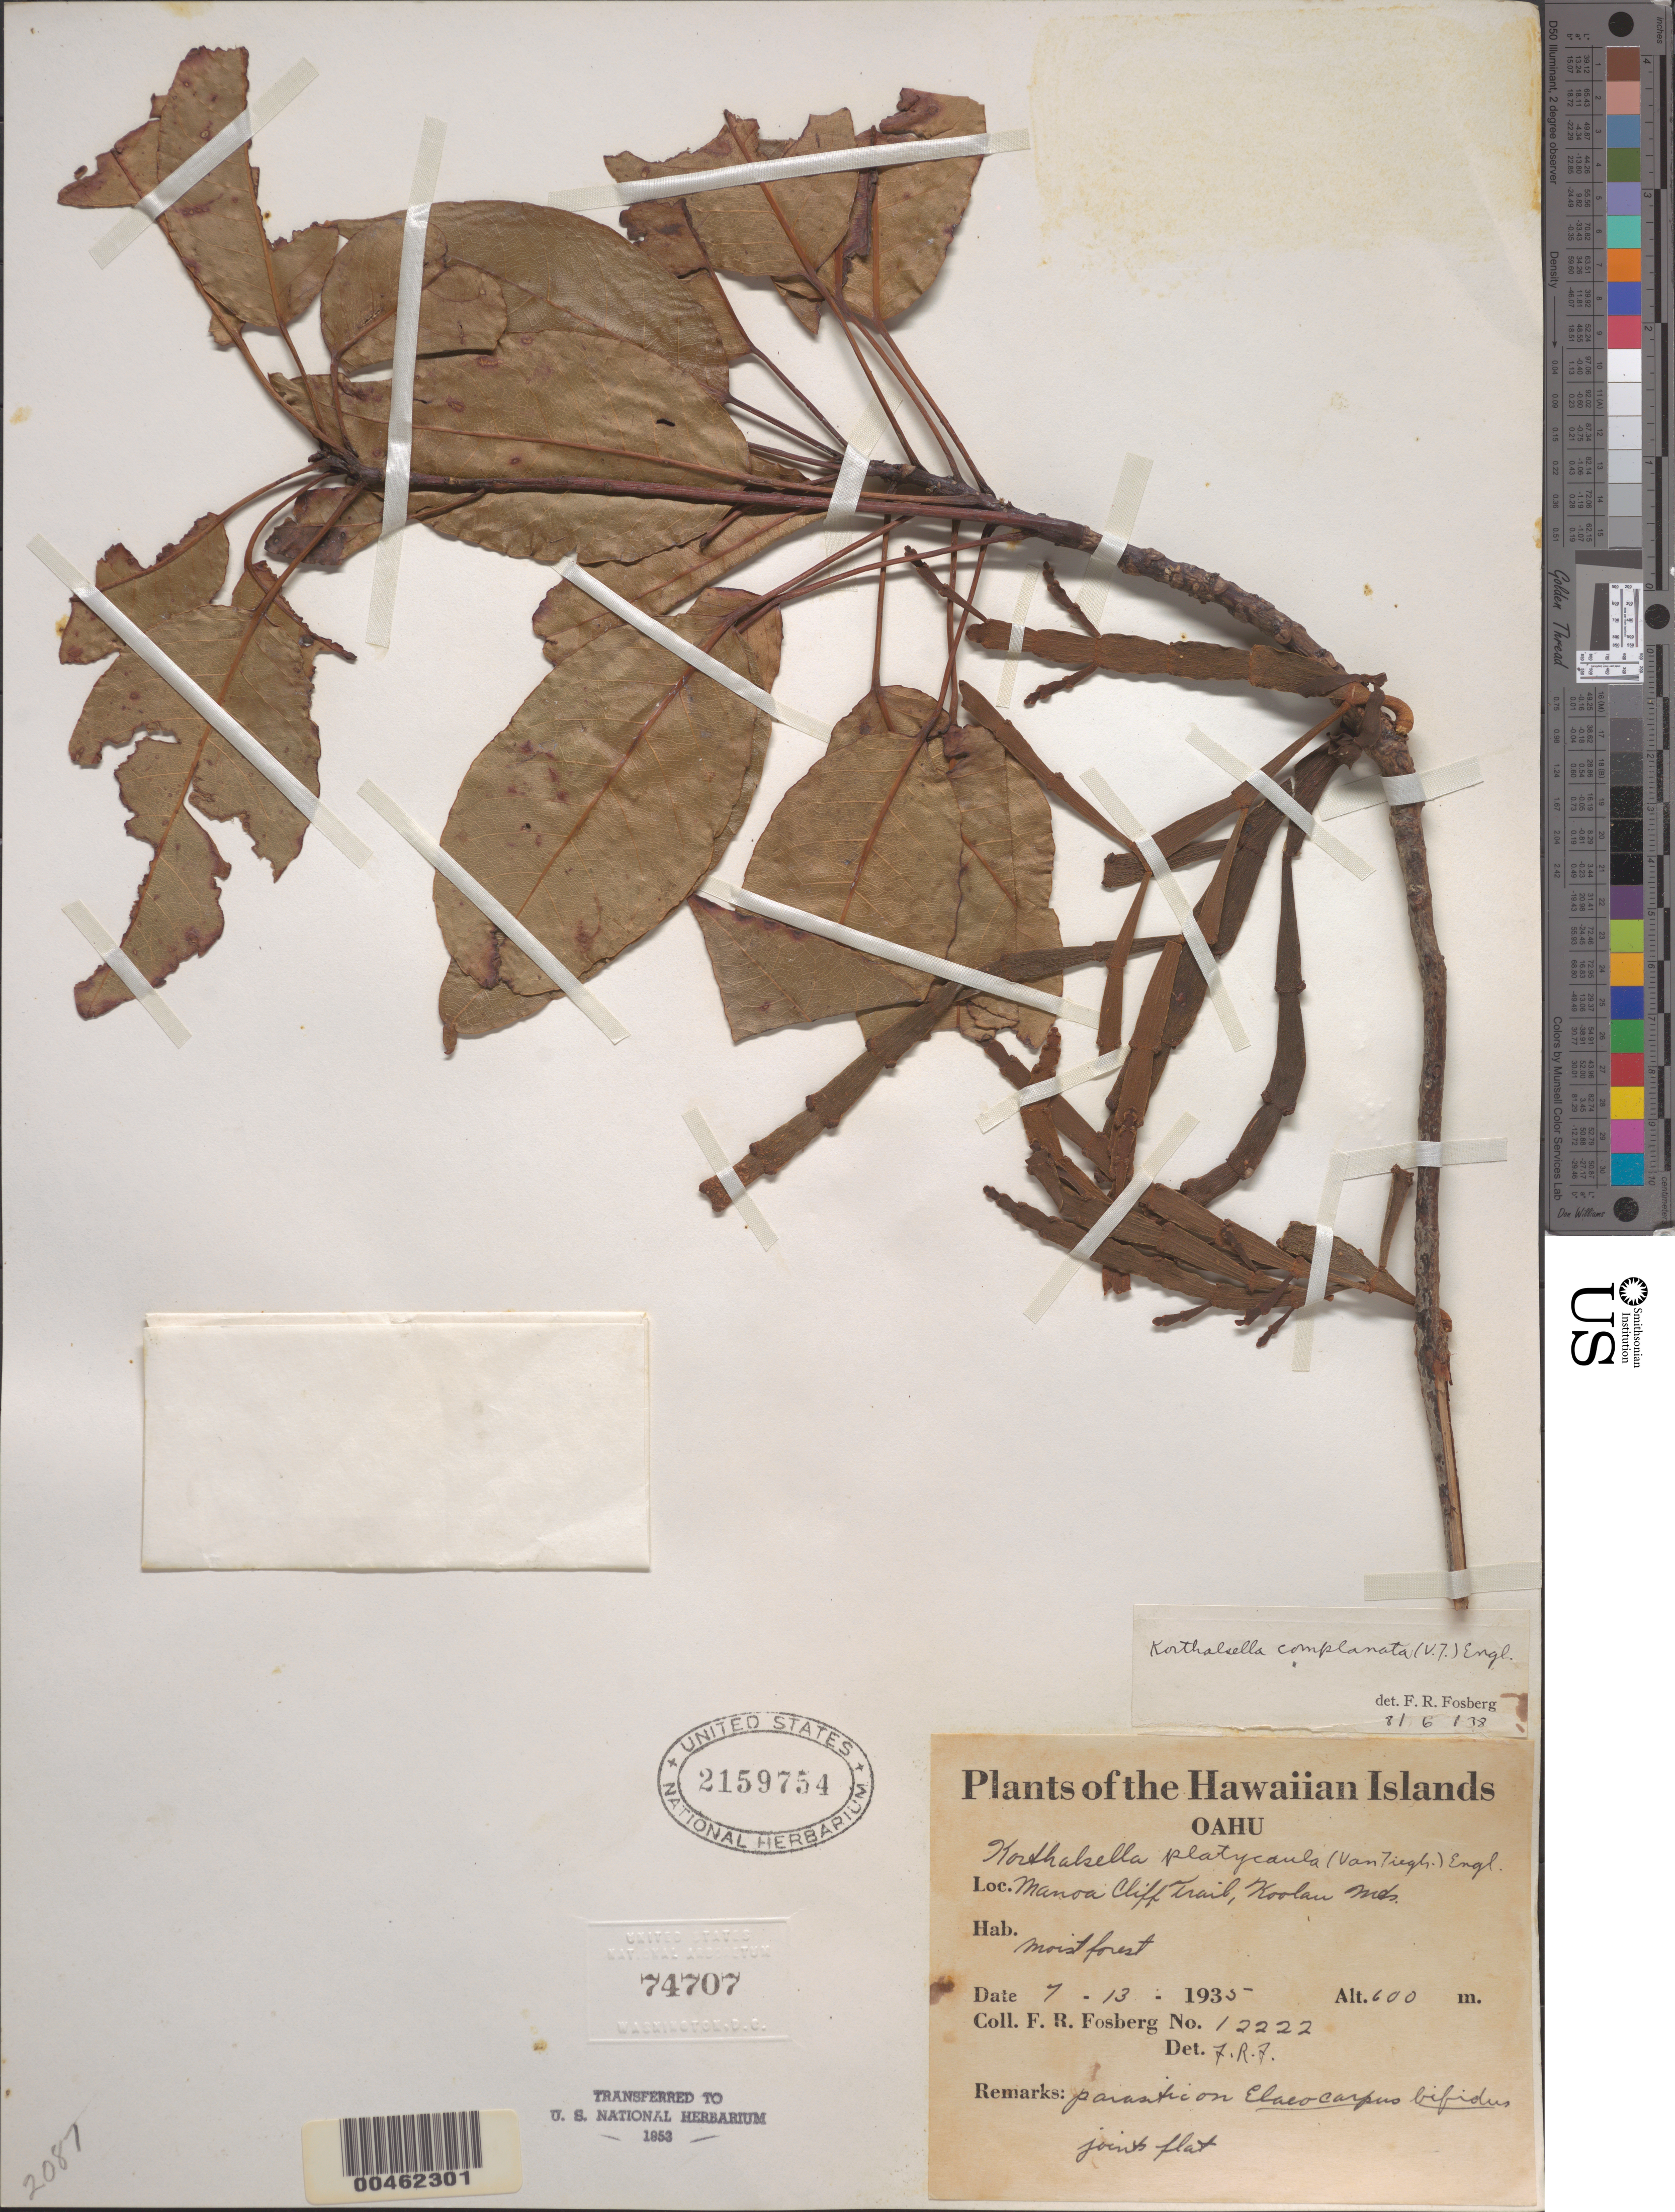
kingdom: Plantae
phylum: Tracheophyta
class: Magnoliopsida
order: Santalales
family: Viscaceae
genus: Korthalsella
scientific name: Korthalsella complanata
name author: (Tiegh.) Engl.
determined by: Fosberg, F. R.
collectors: F. R. Fosberg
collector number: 12222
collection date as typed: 13 Jul 1935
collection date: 1935-07-13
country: United States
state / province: Hawaii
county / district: Honolulu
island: Oahu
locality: Manoa Cliff Trail, Koolau Mts.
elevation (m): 600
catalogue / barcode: US 2159754